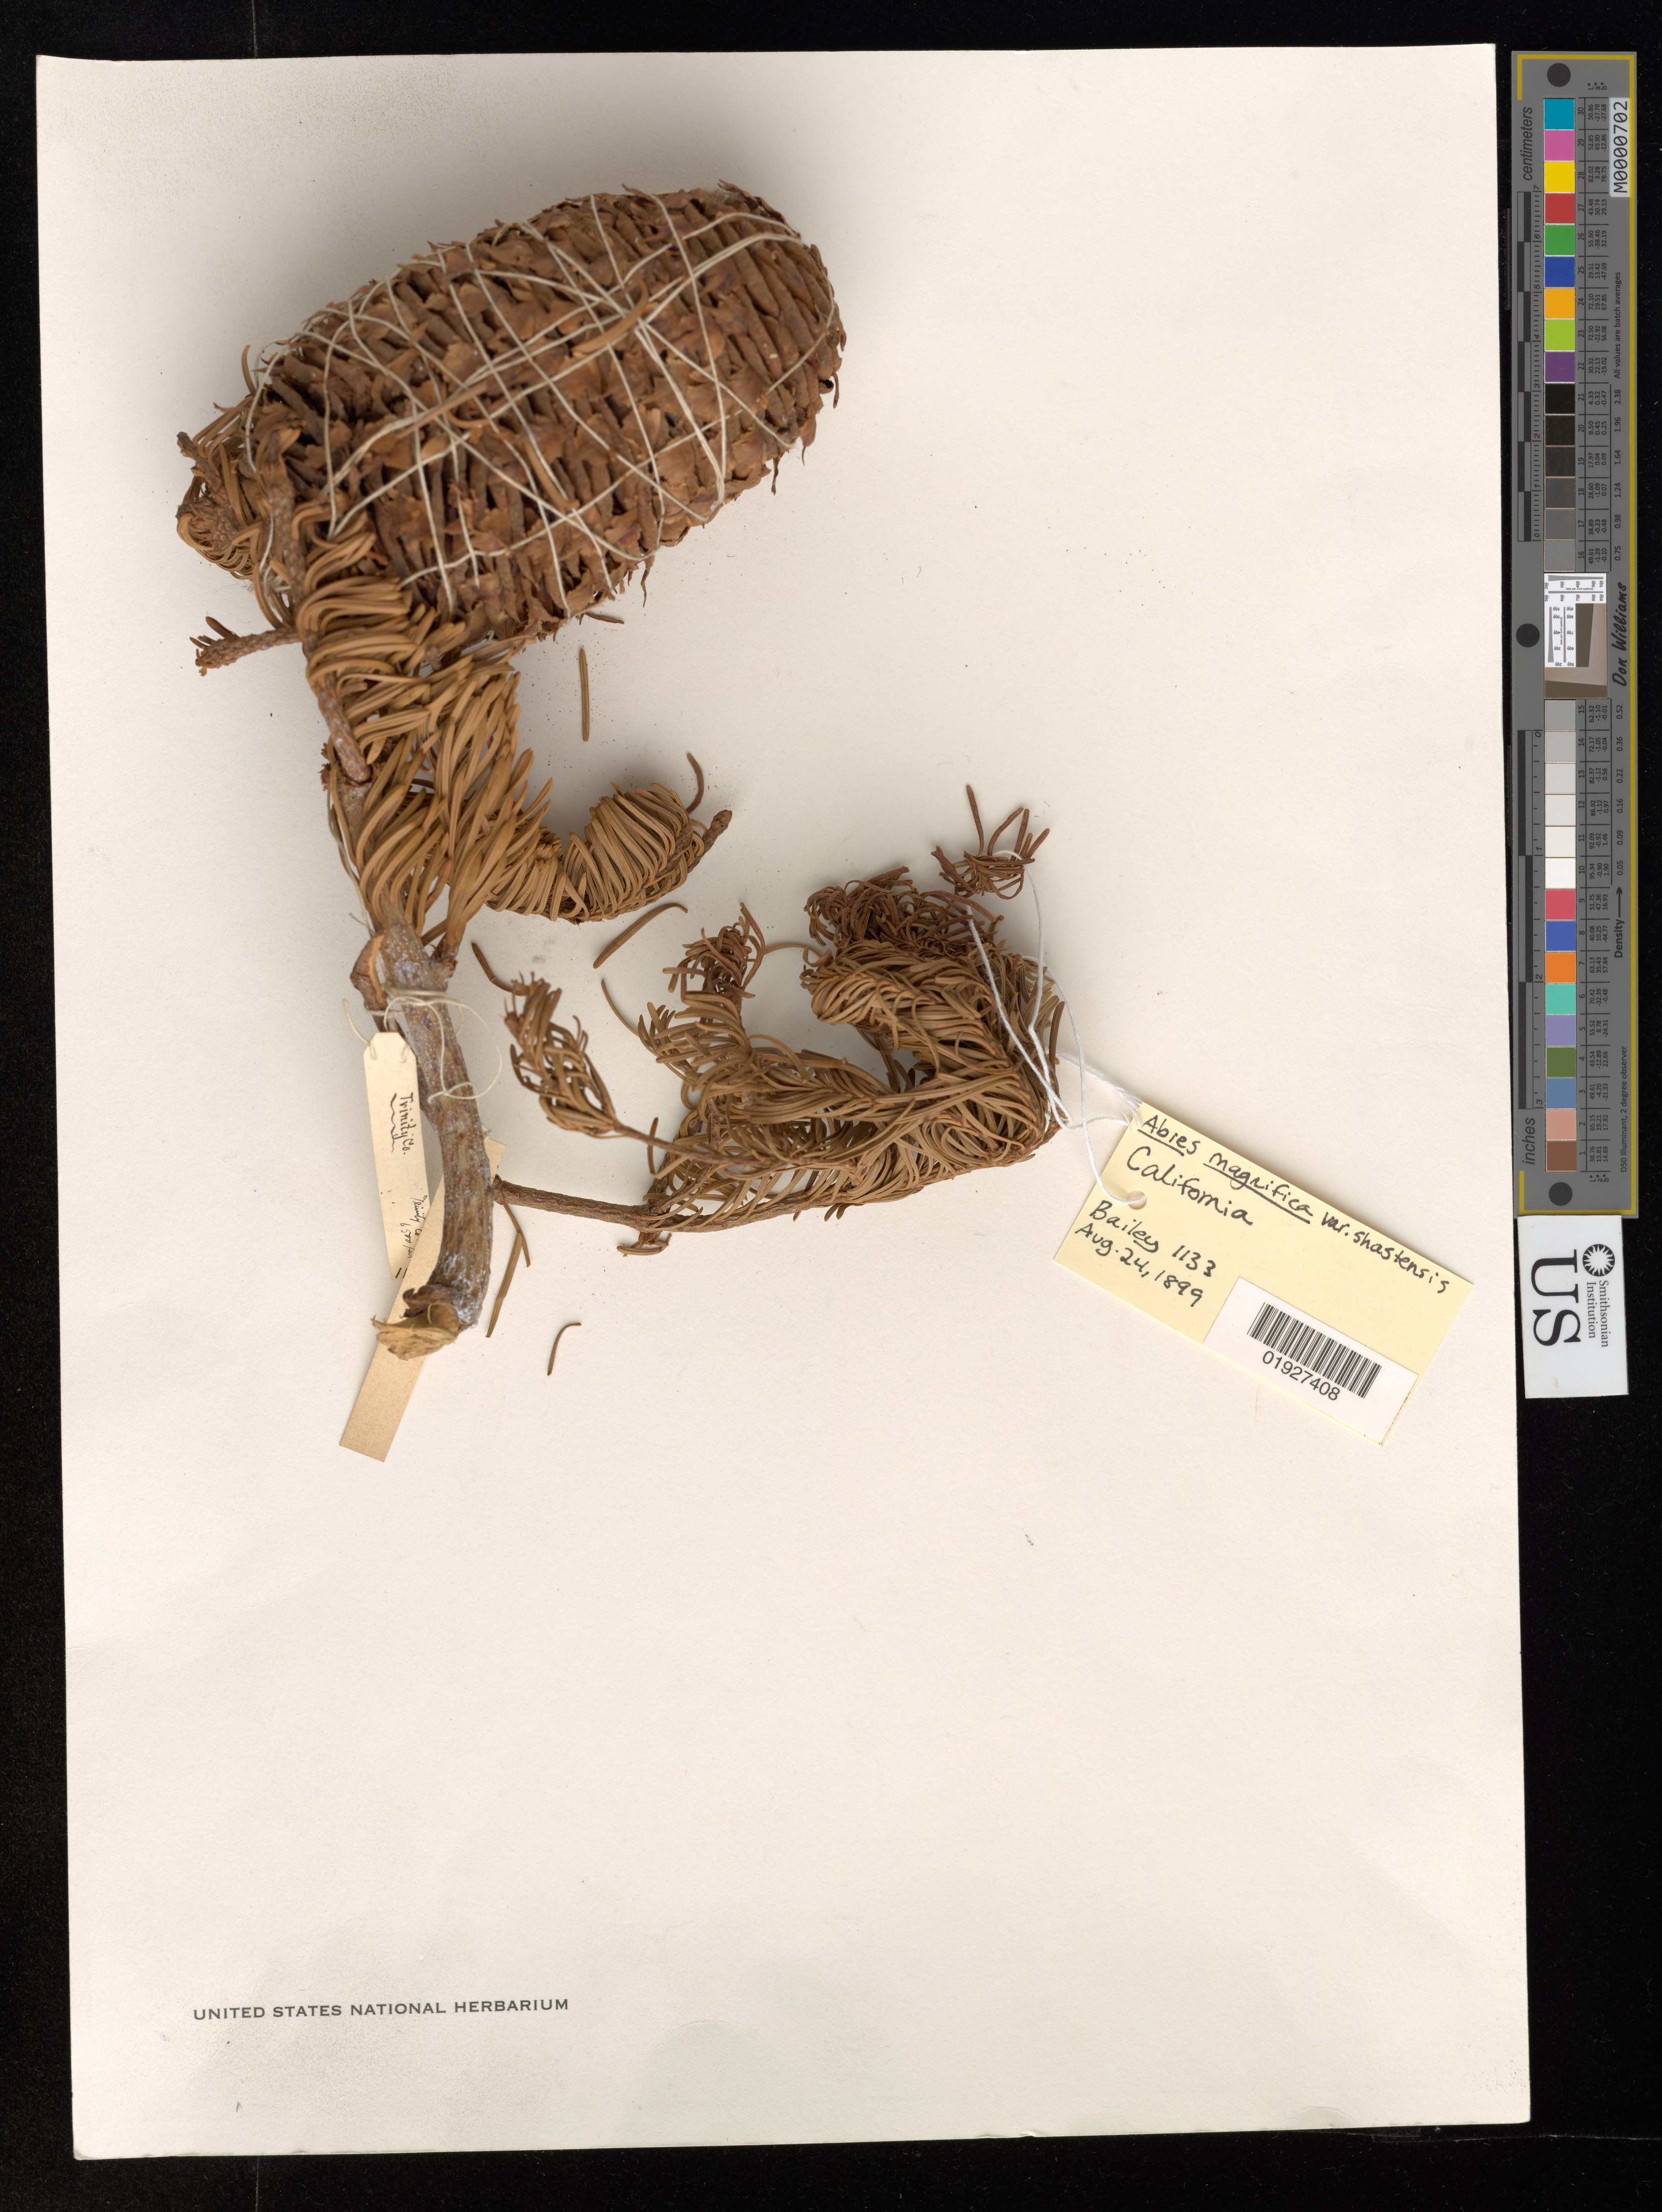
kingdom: Plantae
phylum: Tracheophyta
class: Pinopsida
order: Pinales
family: Pinaceae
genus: Abies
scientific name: Abies magnifica var. shastensis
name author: Lemmon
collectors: V. O. Bailey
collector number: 1133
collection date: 1899-08-24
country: United States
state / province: California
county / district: Trinity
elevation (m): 1981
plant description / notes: Herb. no. 590014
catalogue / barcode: US 590014